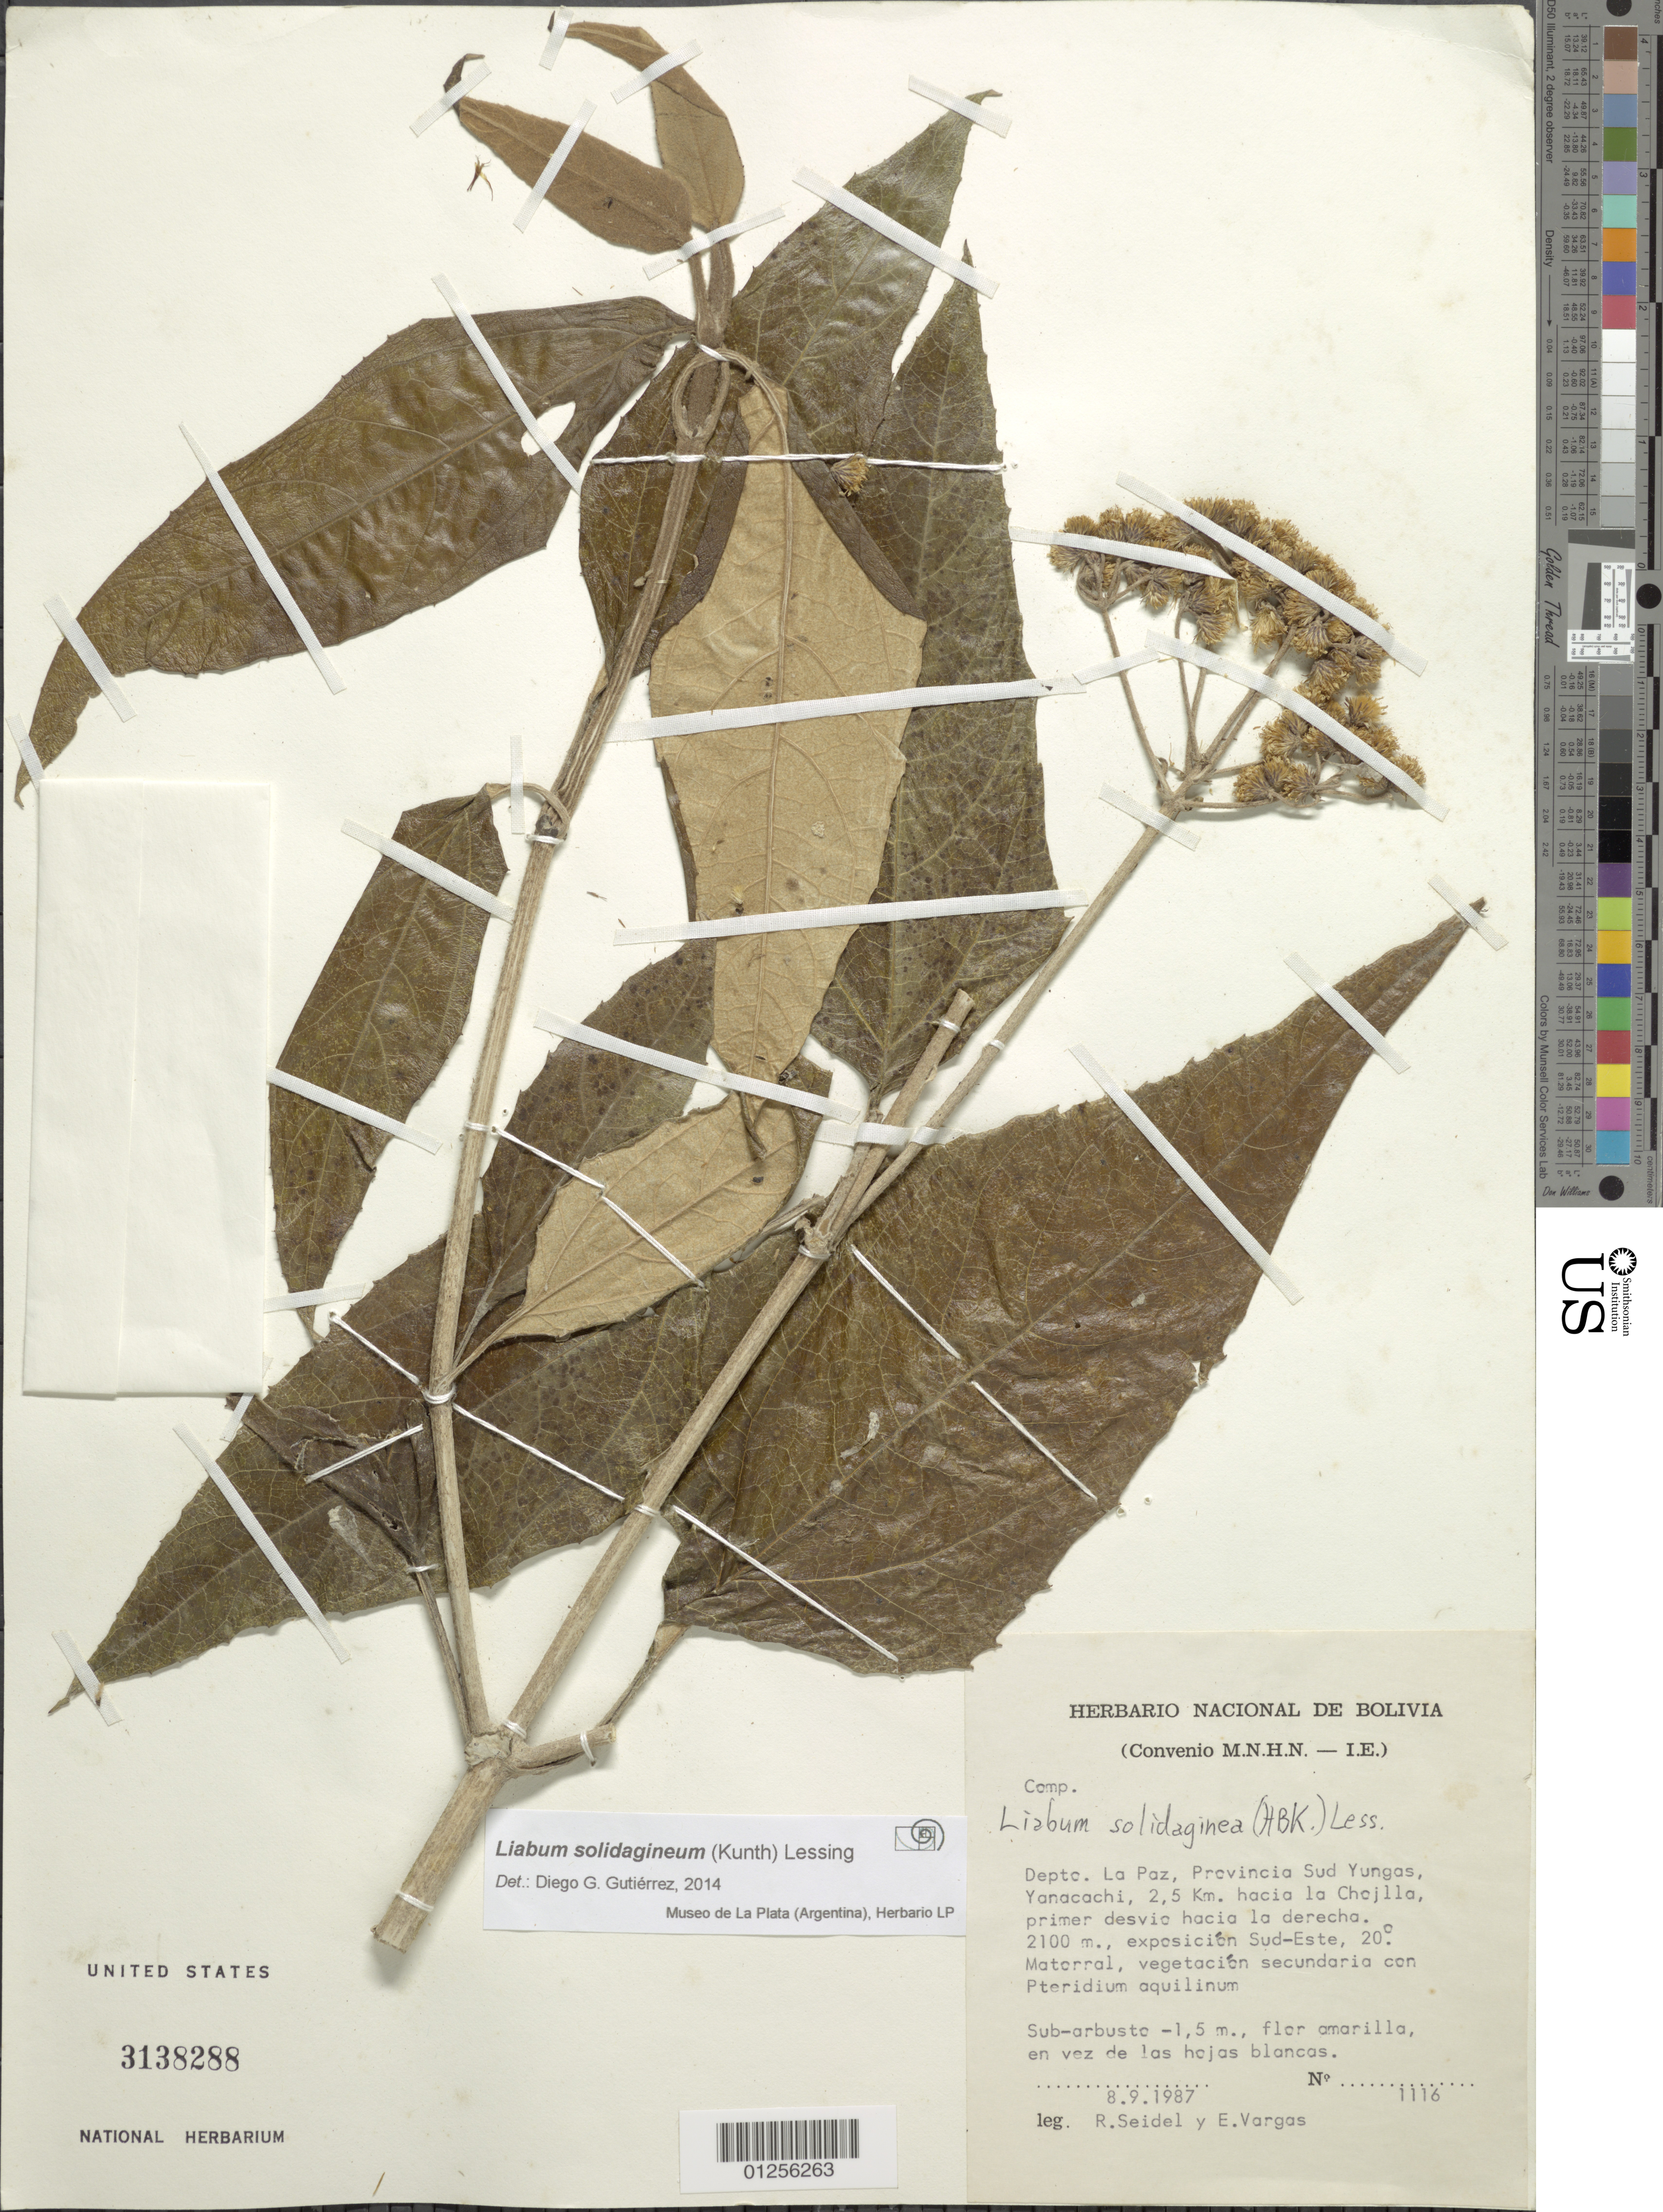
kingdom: Plantae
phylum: Tracheophyta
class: Magnoliopsida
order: Asterales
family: Asteraceae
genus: Liabum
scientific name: Liabum solidagineum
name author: (Kunth) Less.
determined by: Gutierrez, D. G.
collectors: R. Seidel & E. Vargas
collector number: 1116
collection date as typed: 8 September 1987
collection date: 1987-09-08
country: Bolivia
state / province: La Paz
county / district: Sud Yungas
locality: Yanacachi, 2.5 km hacia la Chojlla, Exposicion SE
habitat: Primer desvio hacia la derecha, matorral, vegetacion secundaria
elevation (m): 2100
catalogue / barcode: US 3138288